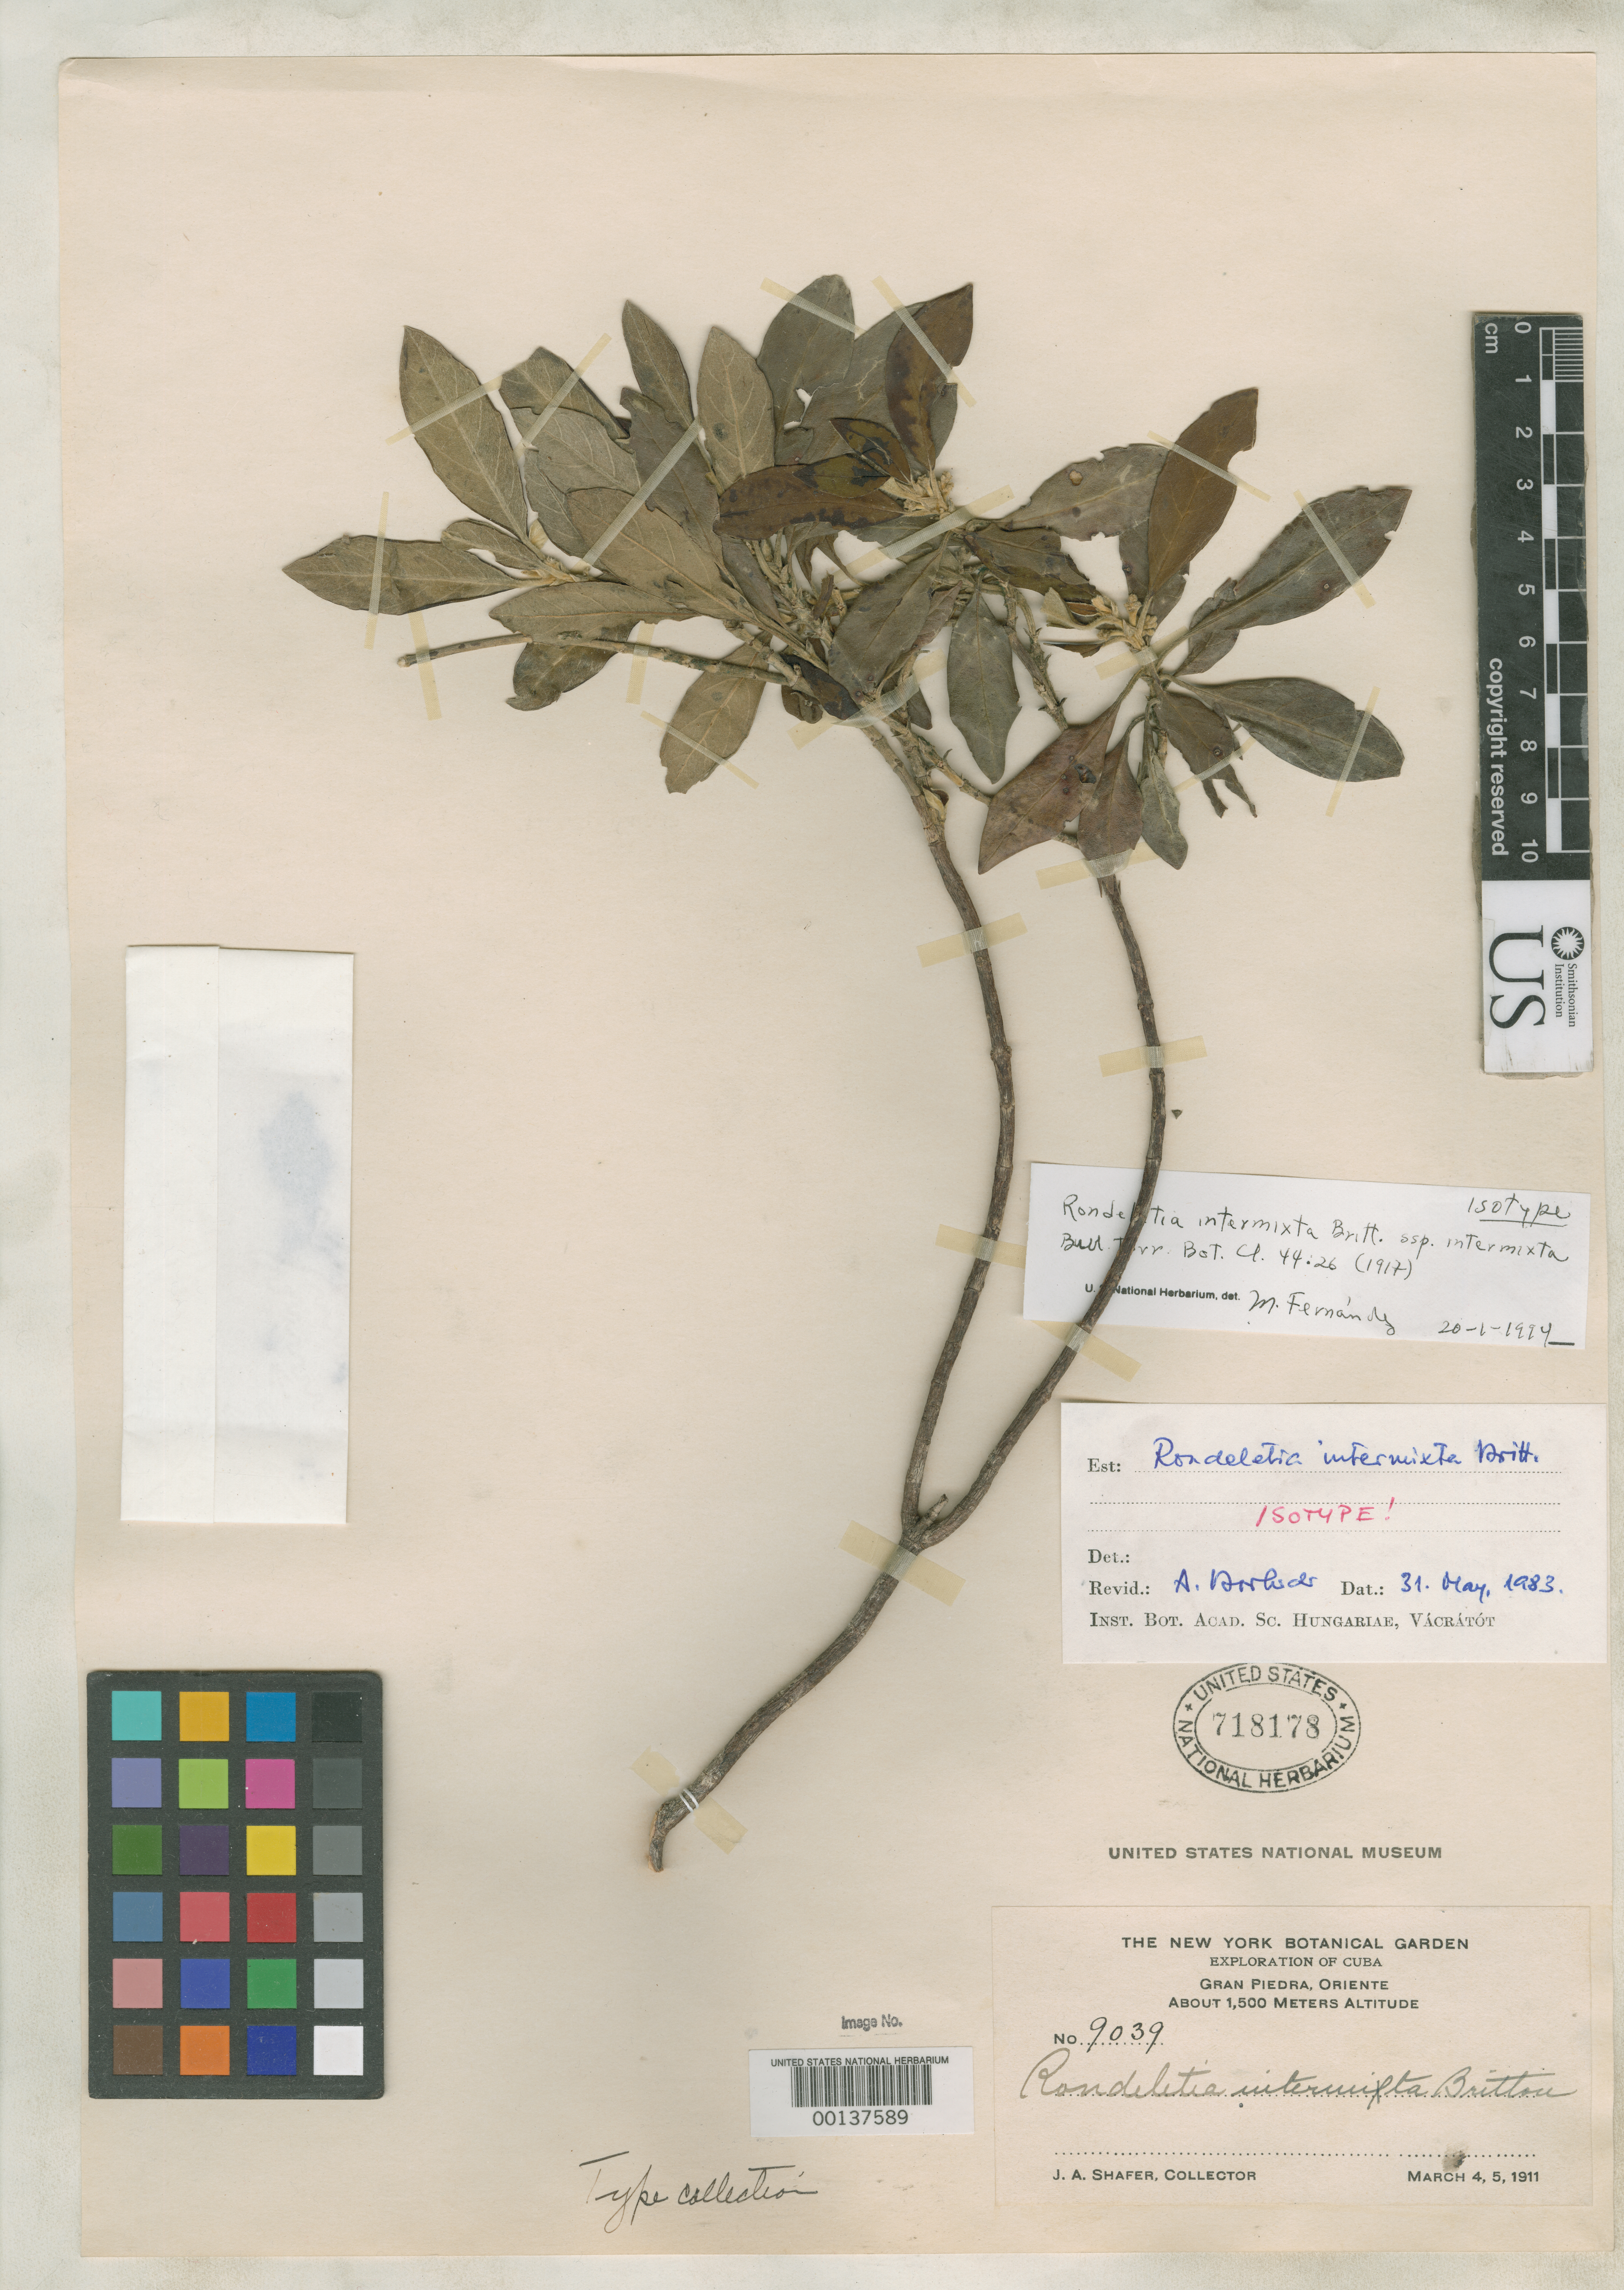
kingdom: Plantae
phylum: Tracheophyta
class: Magnoliopsida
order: Gentianales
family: Rubiaceae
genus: Rondeletia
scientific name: Rondeletia intermixta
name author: Britton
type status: Isotype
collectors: J. A. Shafer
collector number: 9039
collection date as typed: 04 Mar 1911 to 05 Mar 1911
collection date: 1911-03-04/1911-03-05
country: Cuba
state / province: Oriente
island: Greater Antilles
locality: Gran Piedra.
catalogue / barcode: US 718178